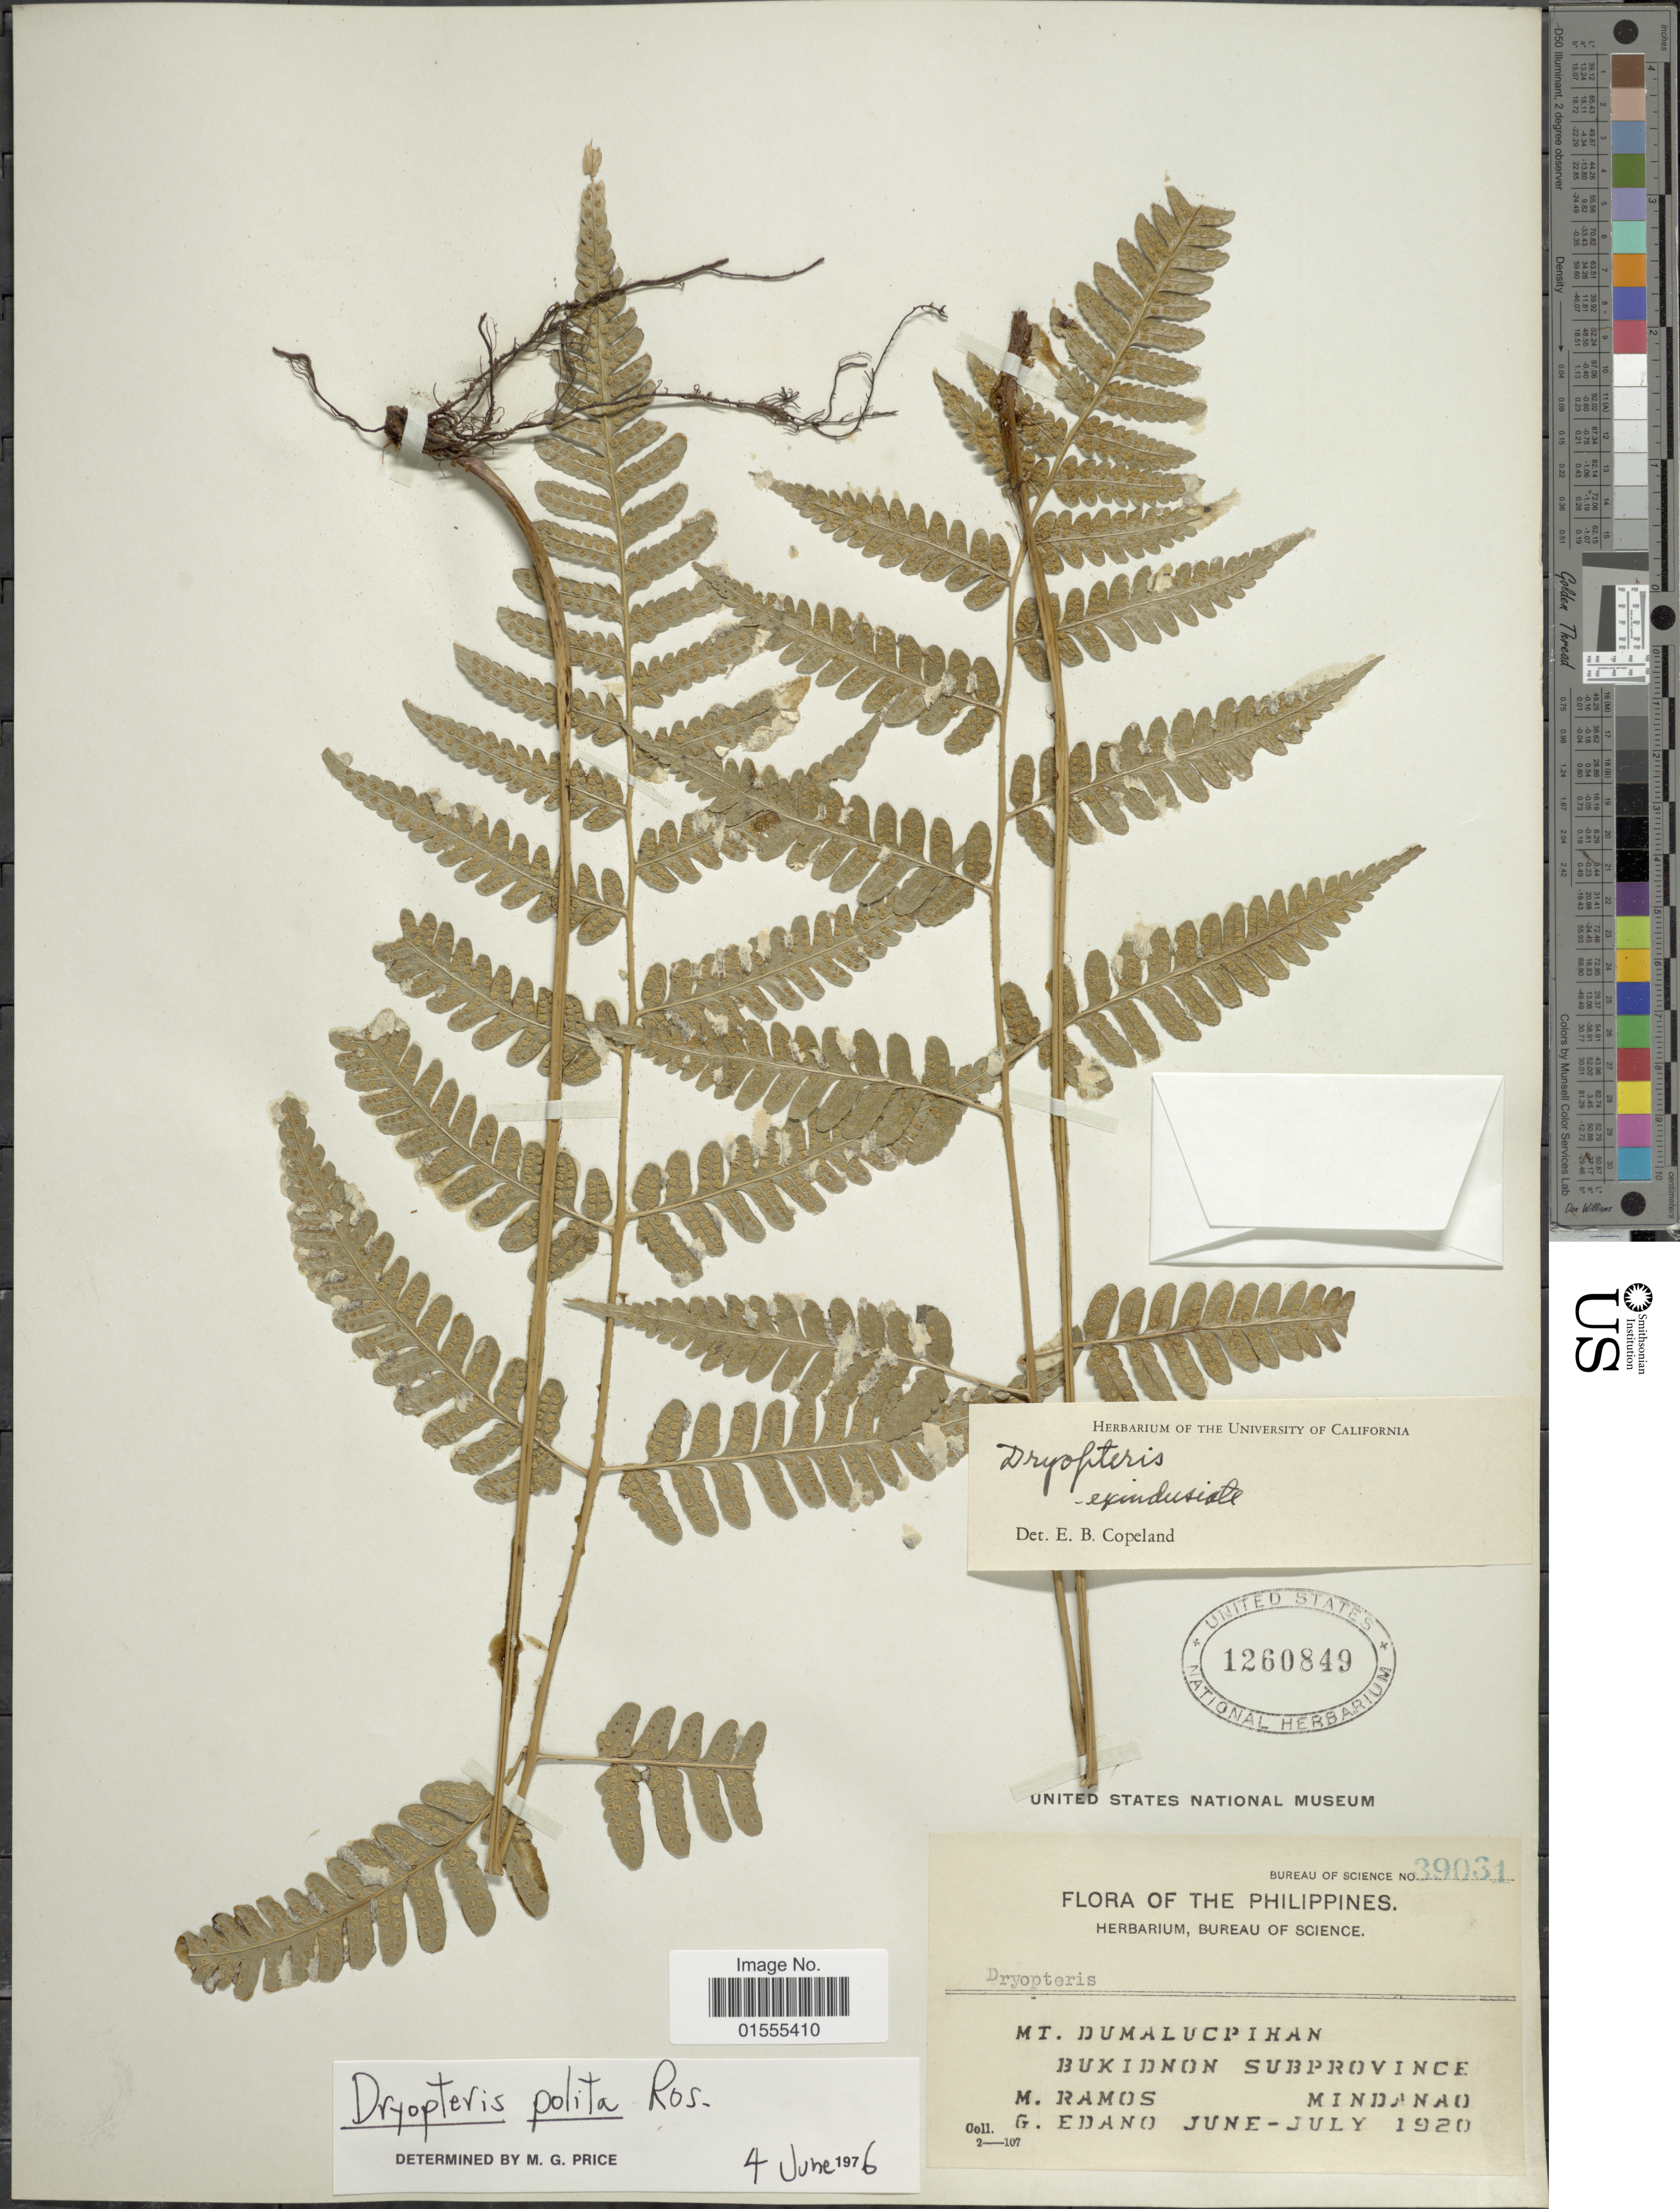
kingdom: Plantae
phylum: Tracheophyta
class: Polypodiopsida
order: Polypodiales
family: Dryopteridaceae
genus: Dryopteris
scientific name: Dryopteris polita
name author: Rosenst.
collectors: M. Ramos & G. Edaño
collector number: Bureau of Science 39031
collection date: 1920-06/1920-07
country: Philippines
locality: Mt Dumalucpihan, Bukidnon Subprovince Mindanao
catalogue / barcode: US 1260849